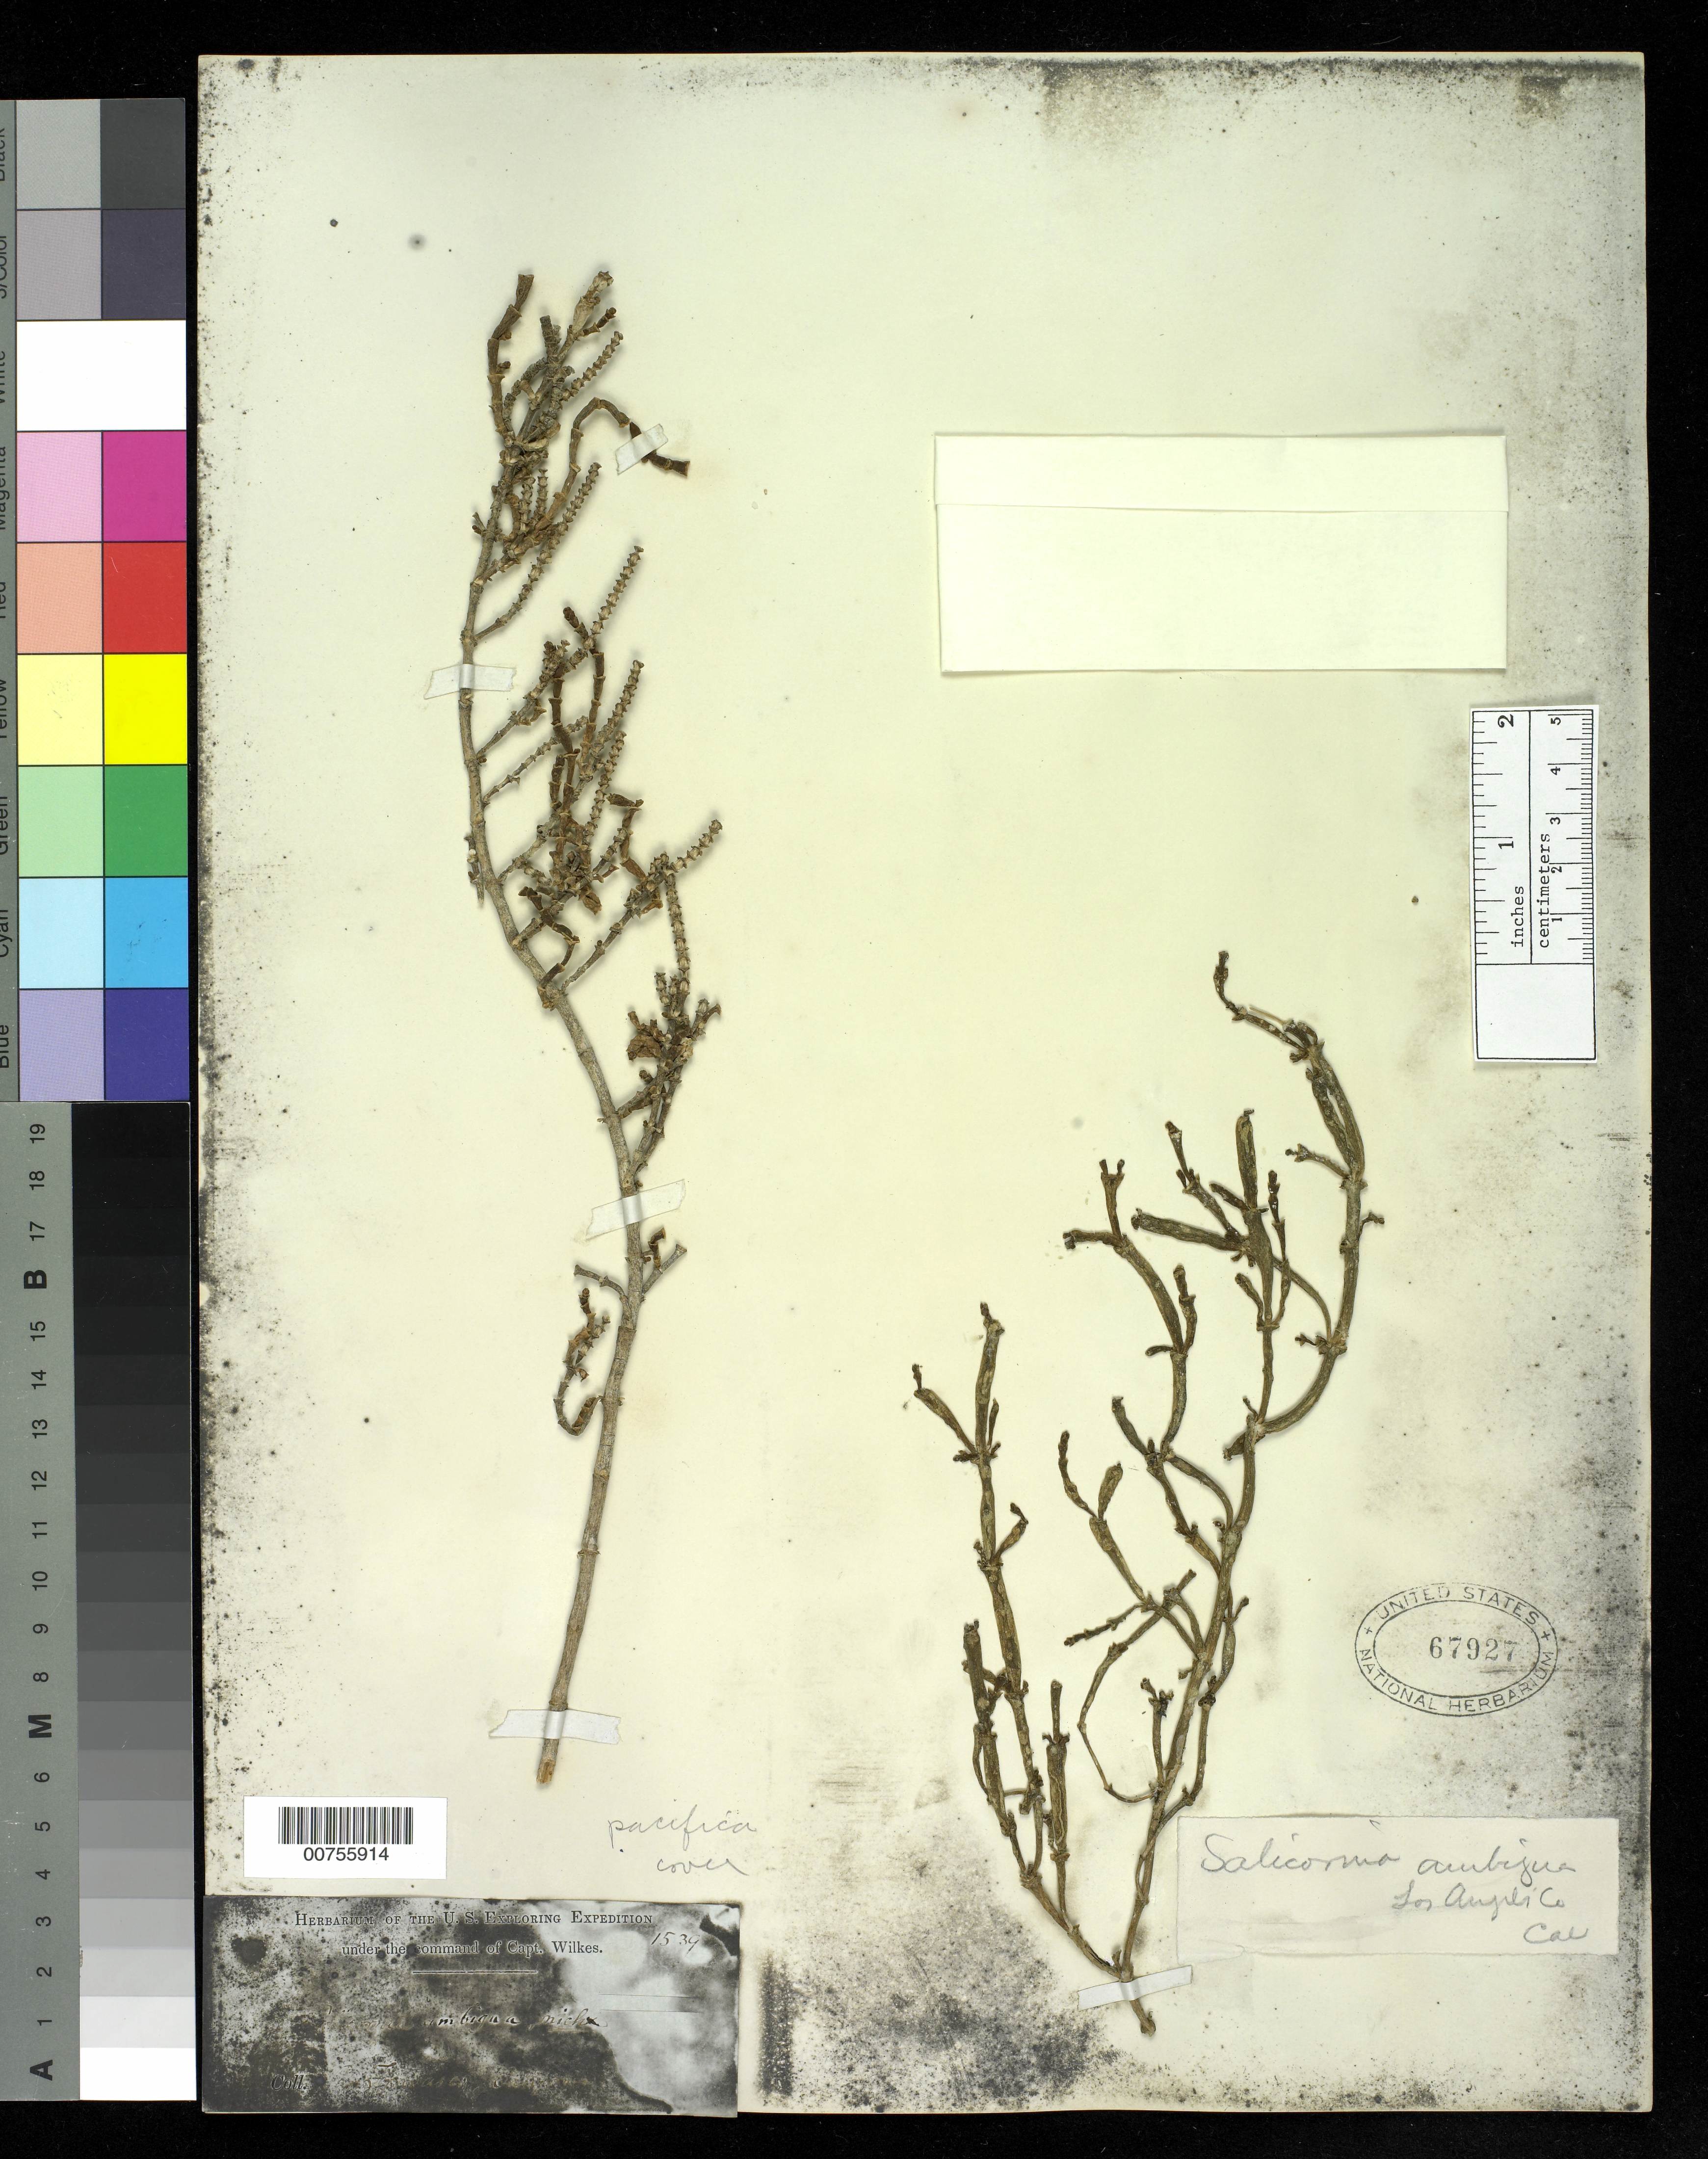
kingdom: Plantae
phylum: Tracheophyta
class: Magnoliopsida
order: Caryophyllales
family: Amaranthaceae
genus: Salicornia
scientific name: Salicornia pacifica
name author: Standl.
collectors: Wilkes Explor. Exped.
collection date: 1838/1842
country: United States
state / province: California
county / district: San Francisco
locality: San Francisco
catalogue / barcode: US 67927